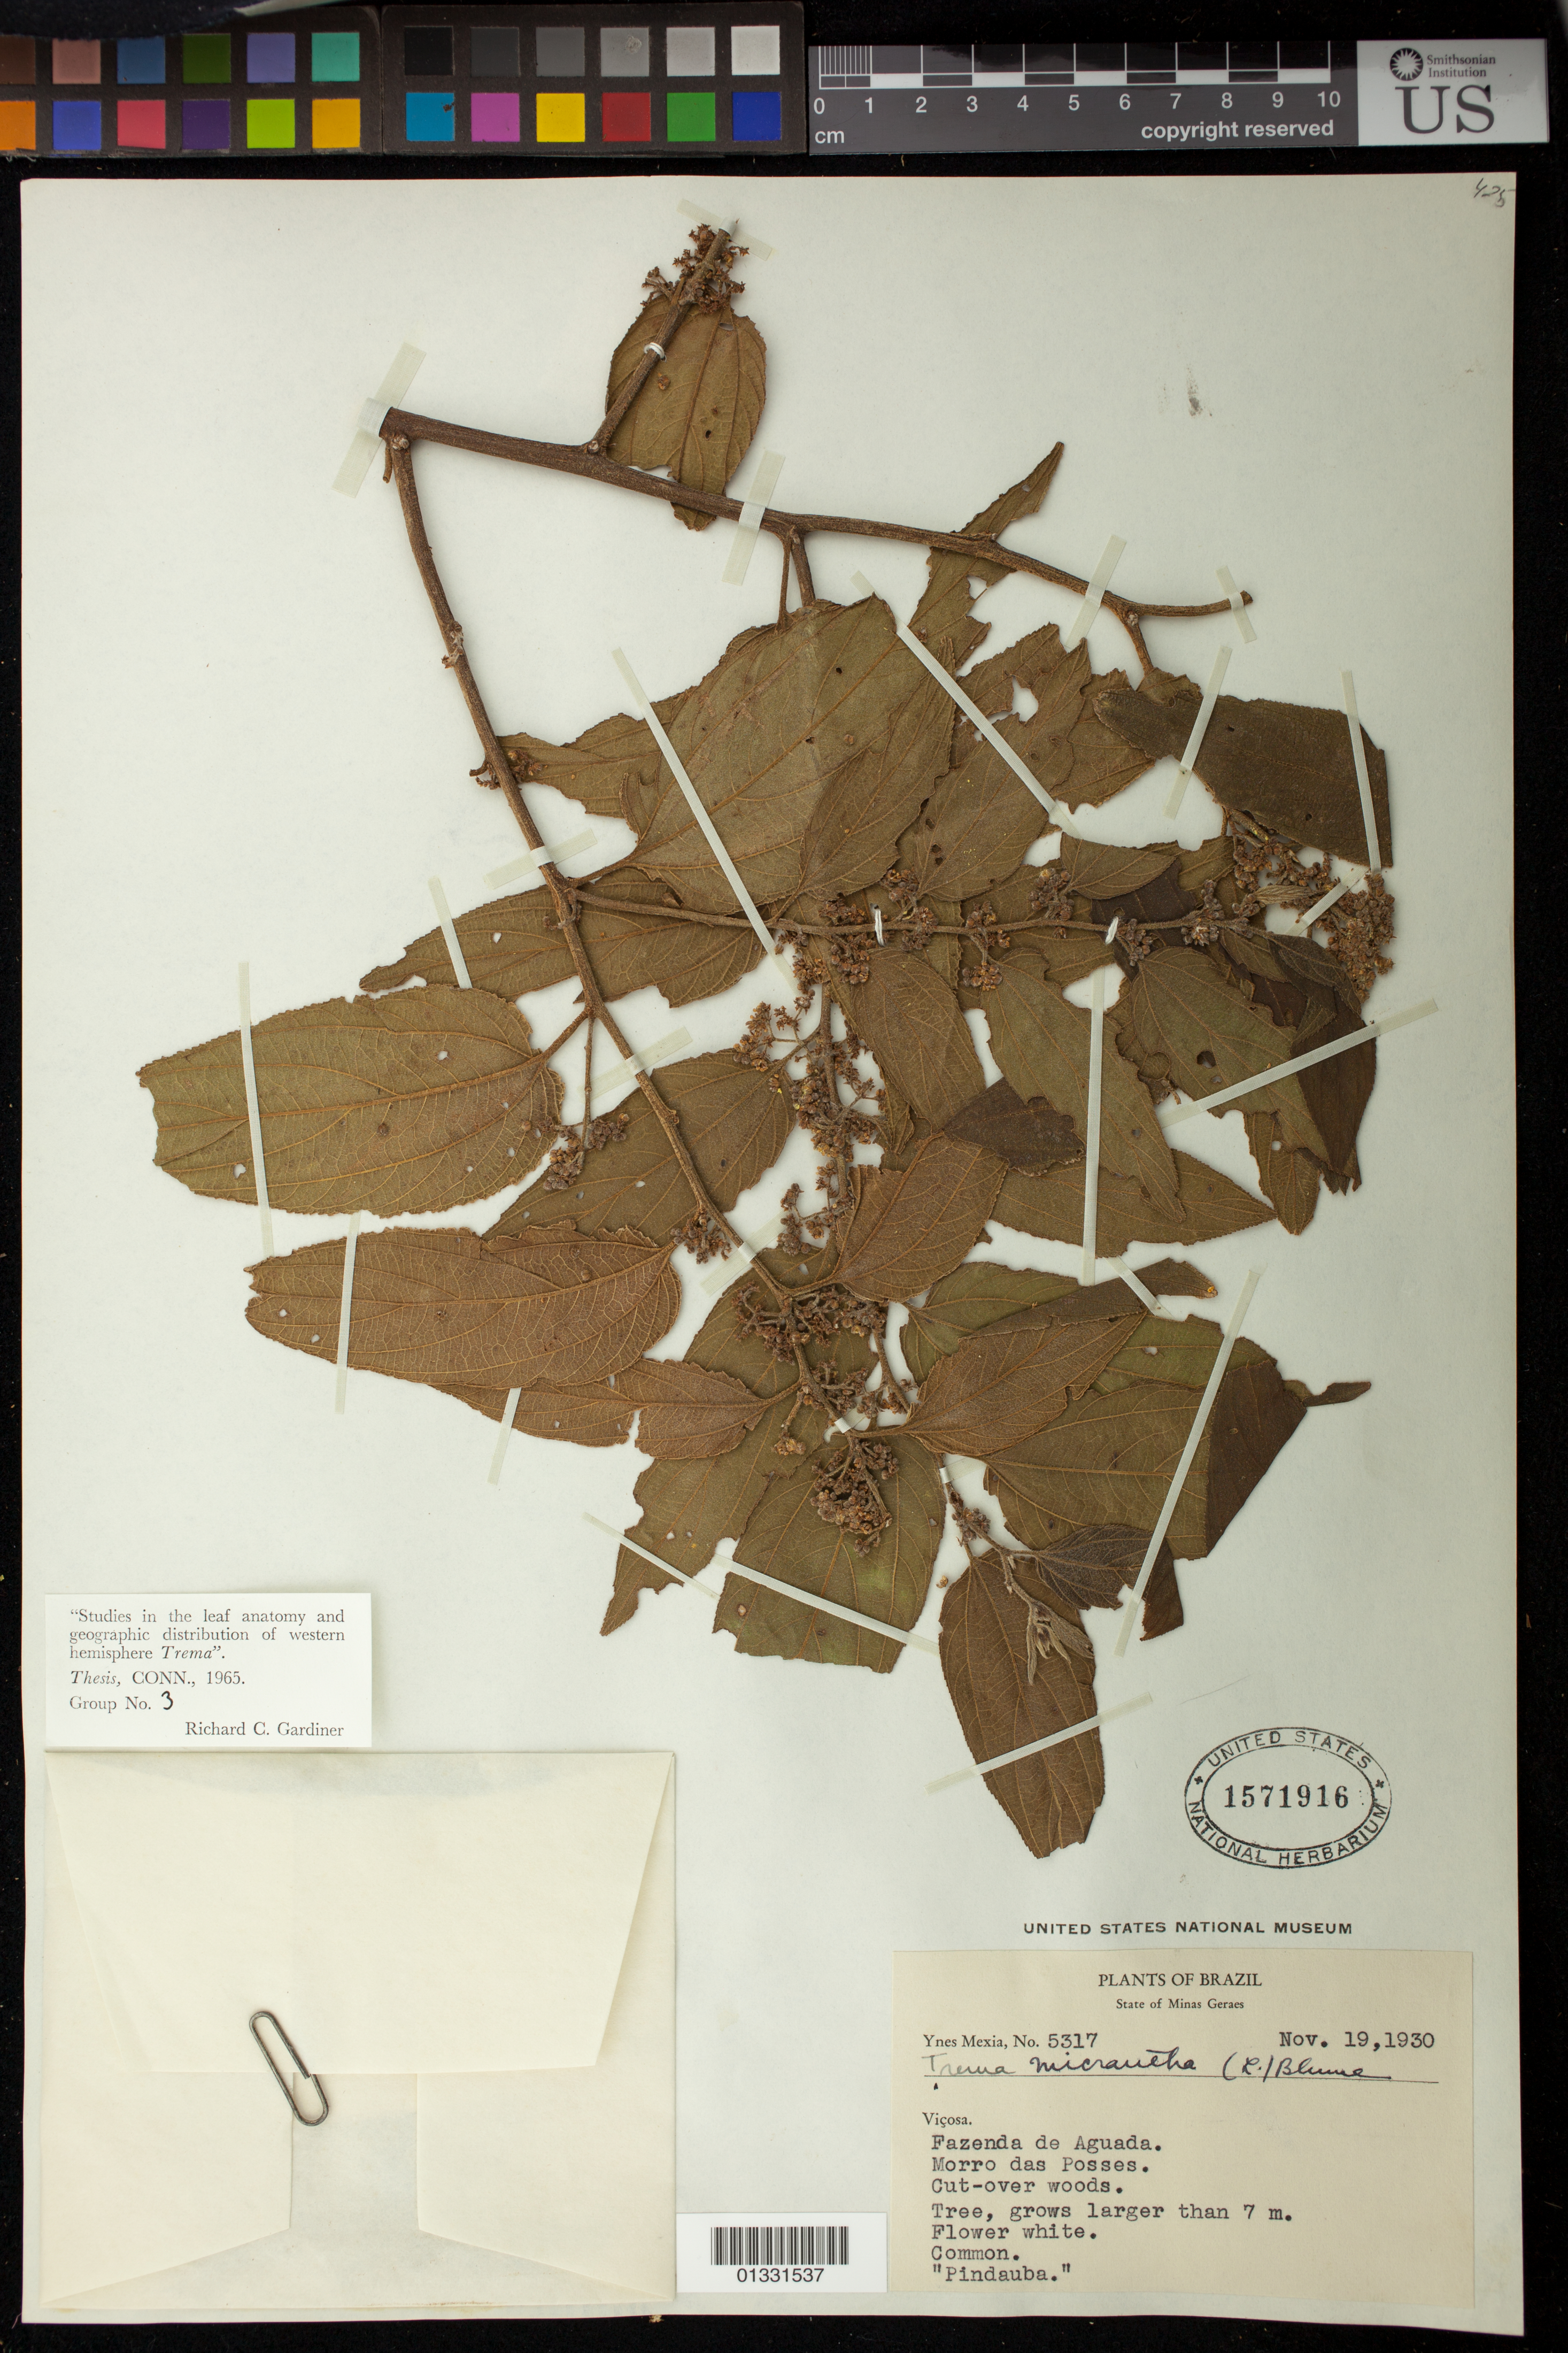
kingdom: Plantae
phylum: Tracheophyta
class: Magnoliopsida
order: Rosales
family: Cannabaceae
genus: Trema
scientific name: Trema micranthum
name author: (L.) Blume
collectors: Y. Mexia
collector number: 5317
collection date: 1930-11-19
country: Brazil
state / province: Minas Gerais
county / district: Viçosa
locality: Fazenda de Aguada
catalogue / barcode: US 1571916